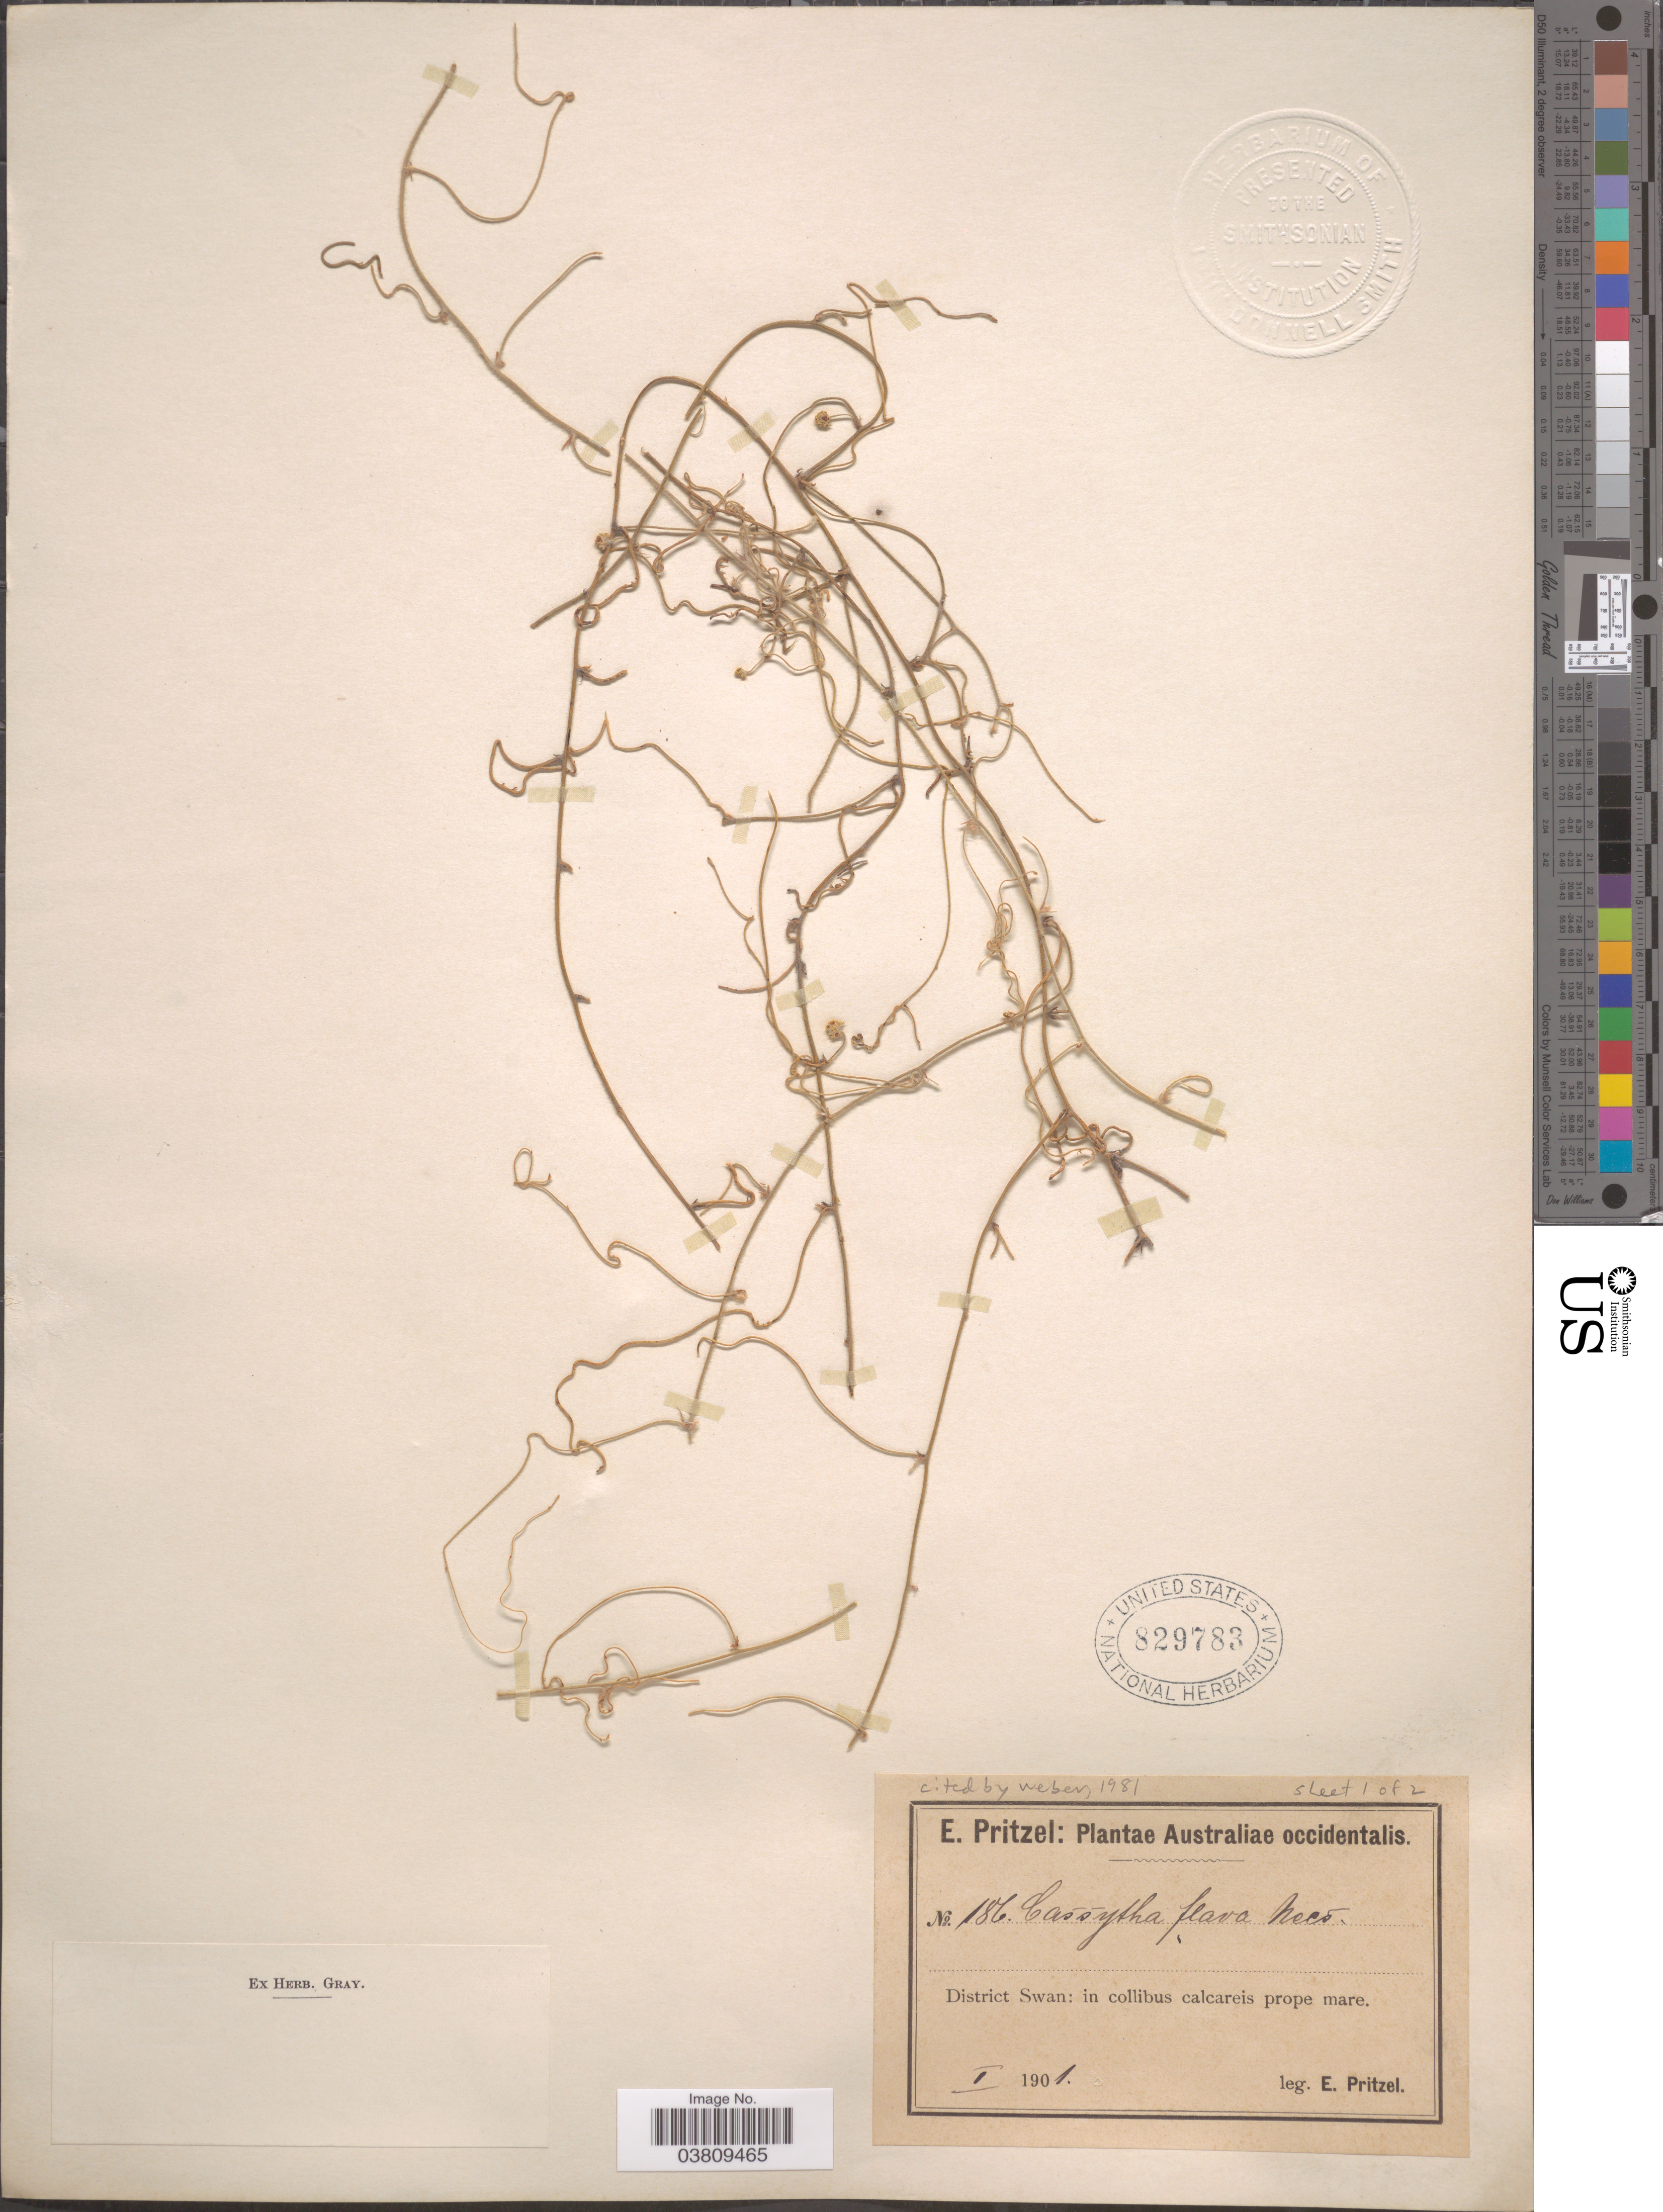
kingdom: Plantae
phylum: Tracheophyta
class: Magnoliopsida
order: Laurales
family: Lauraceae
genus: Cassytha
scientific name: Cassytha flava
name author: Nees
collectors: E. G. Pritzel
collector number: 186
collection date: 1901-01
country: Australia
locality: Australiae occidentalis. District Swan: in collibus calcareis prope mare.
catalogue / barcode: US 829783